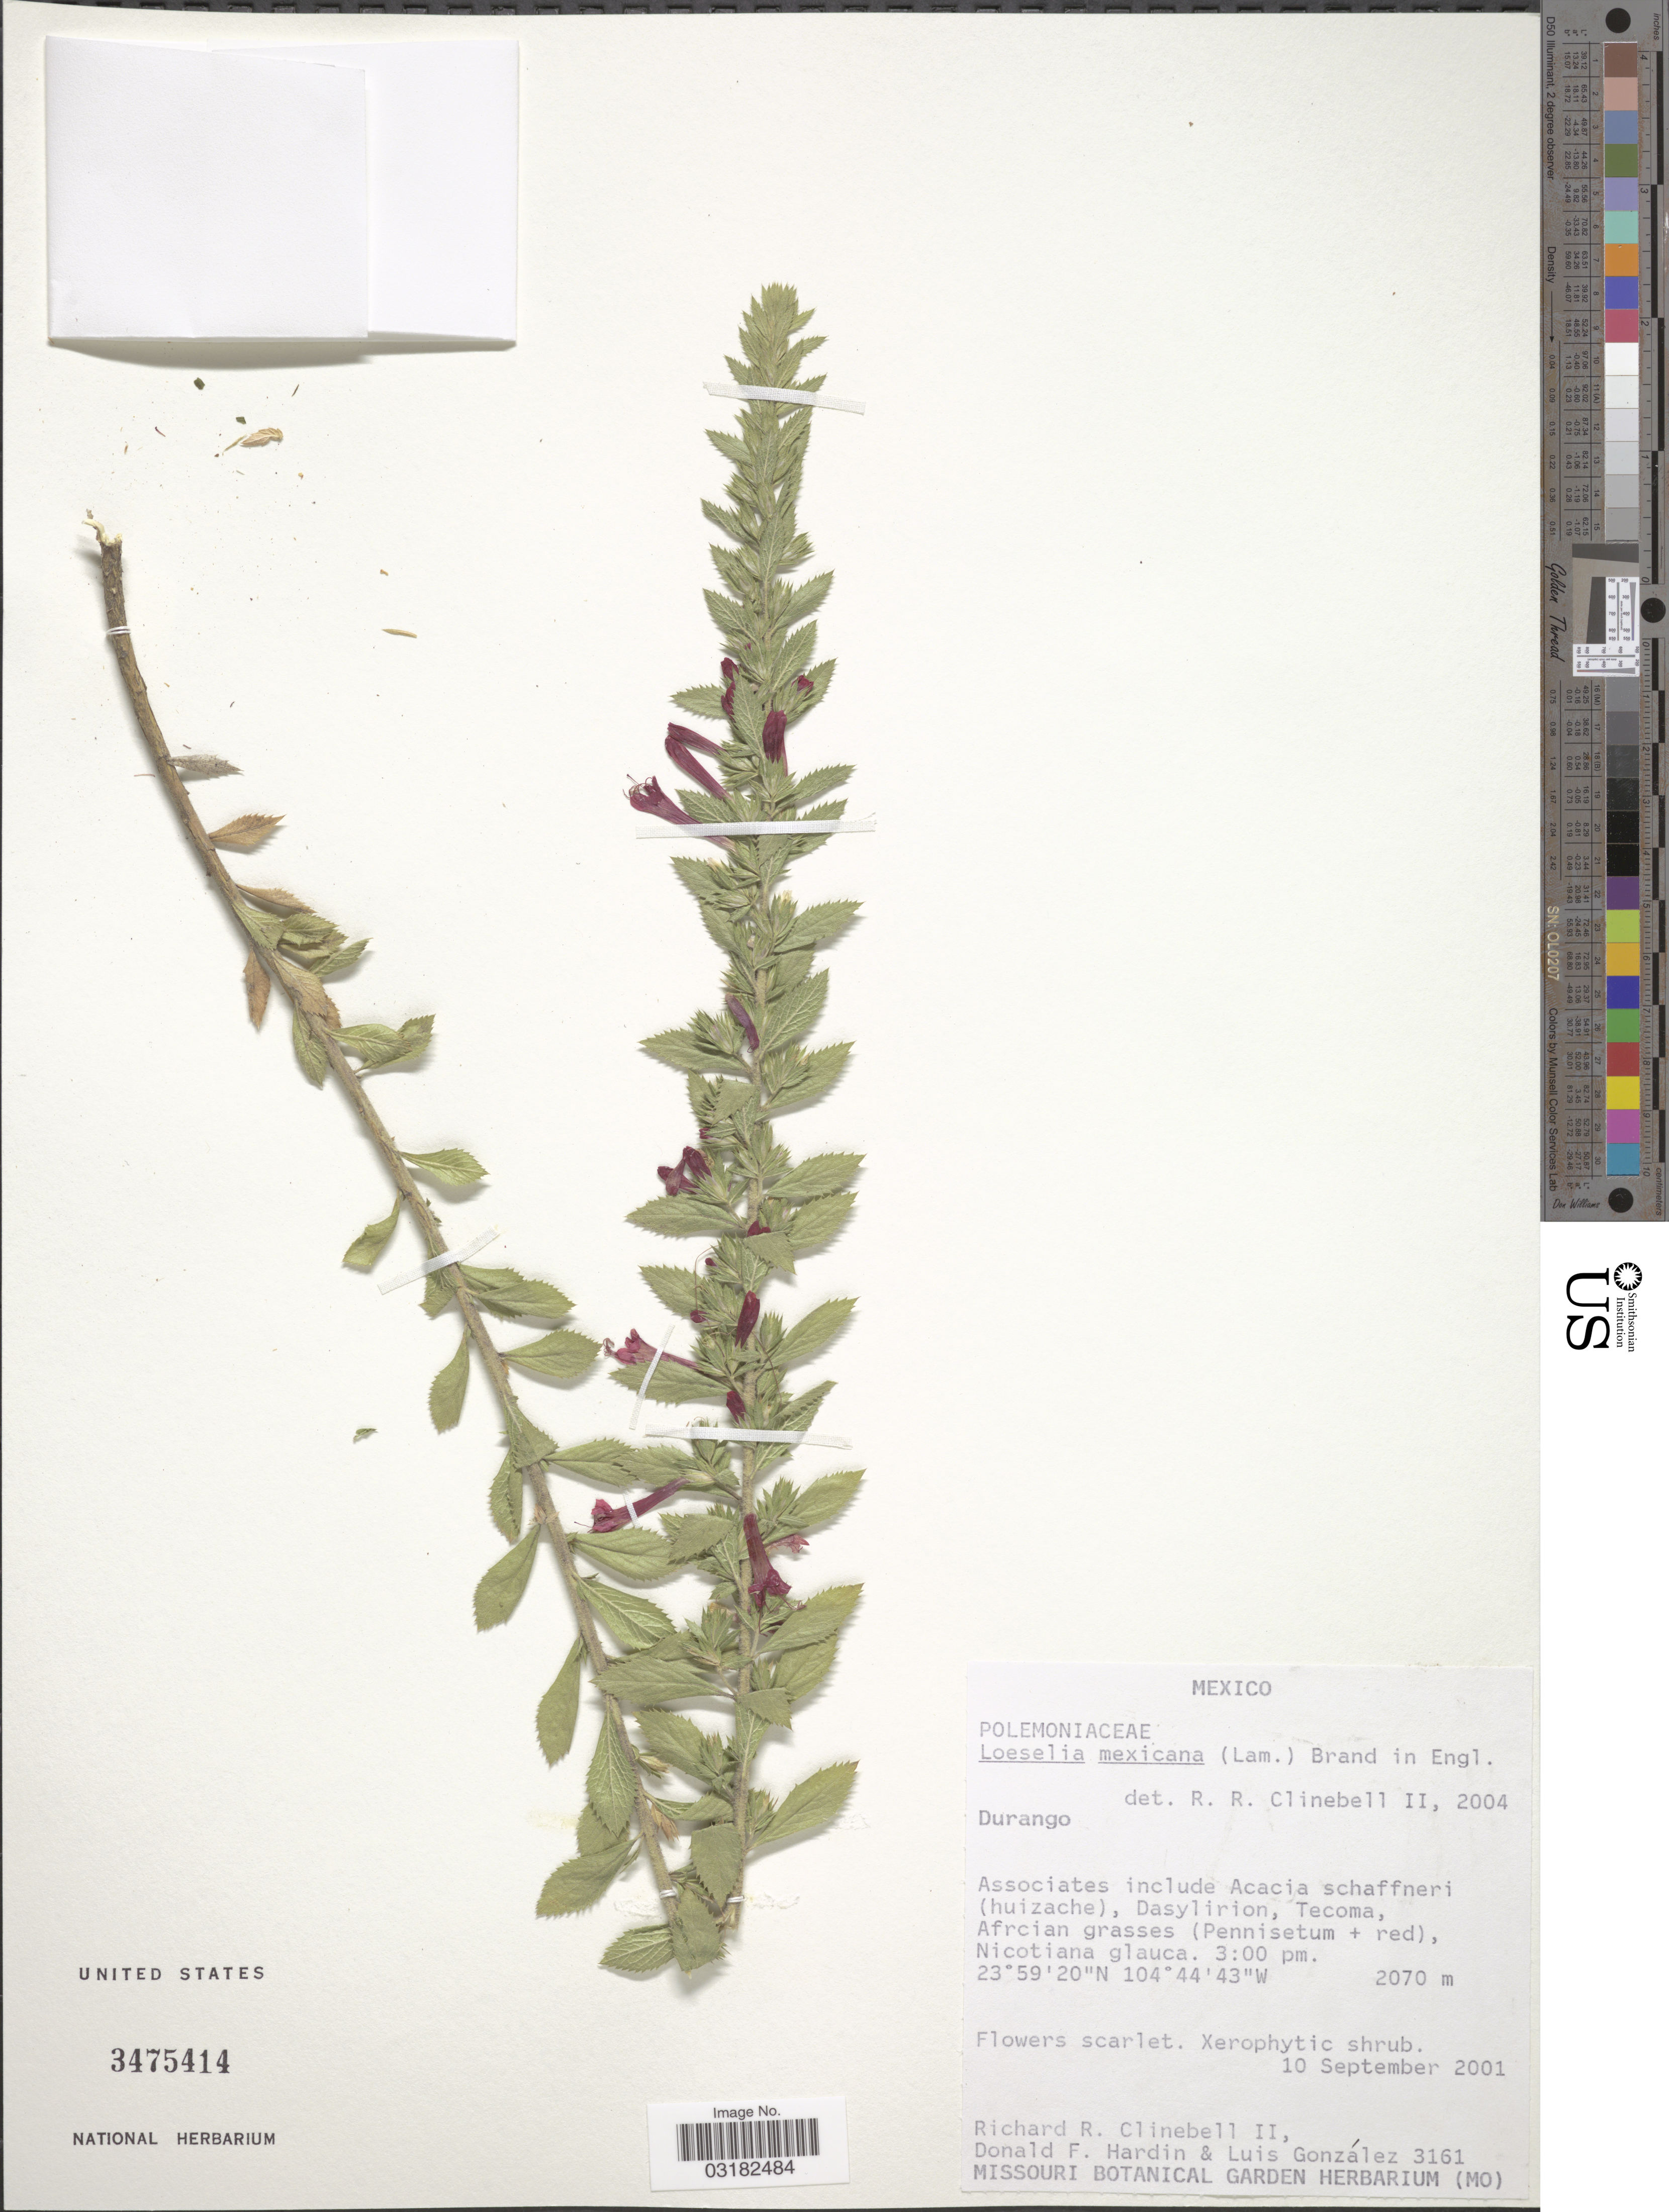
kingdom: Plantae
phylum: Tracheophyta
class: Magnoliopsida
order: Ericales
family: Polemoniaceae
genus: Loeselia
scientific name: Loeselia mexicana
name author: (Lam.) Brand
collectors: R. Clinebell, D. Hardin & L. Gonzalez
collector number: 3161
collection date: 2001-09-10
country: Mexico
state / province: Durango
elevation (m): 2070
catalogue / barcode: US 3475414